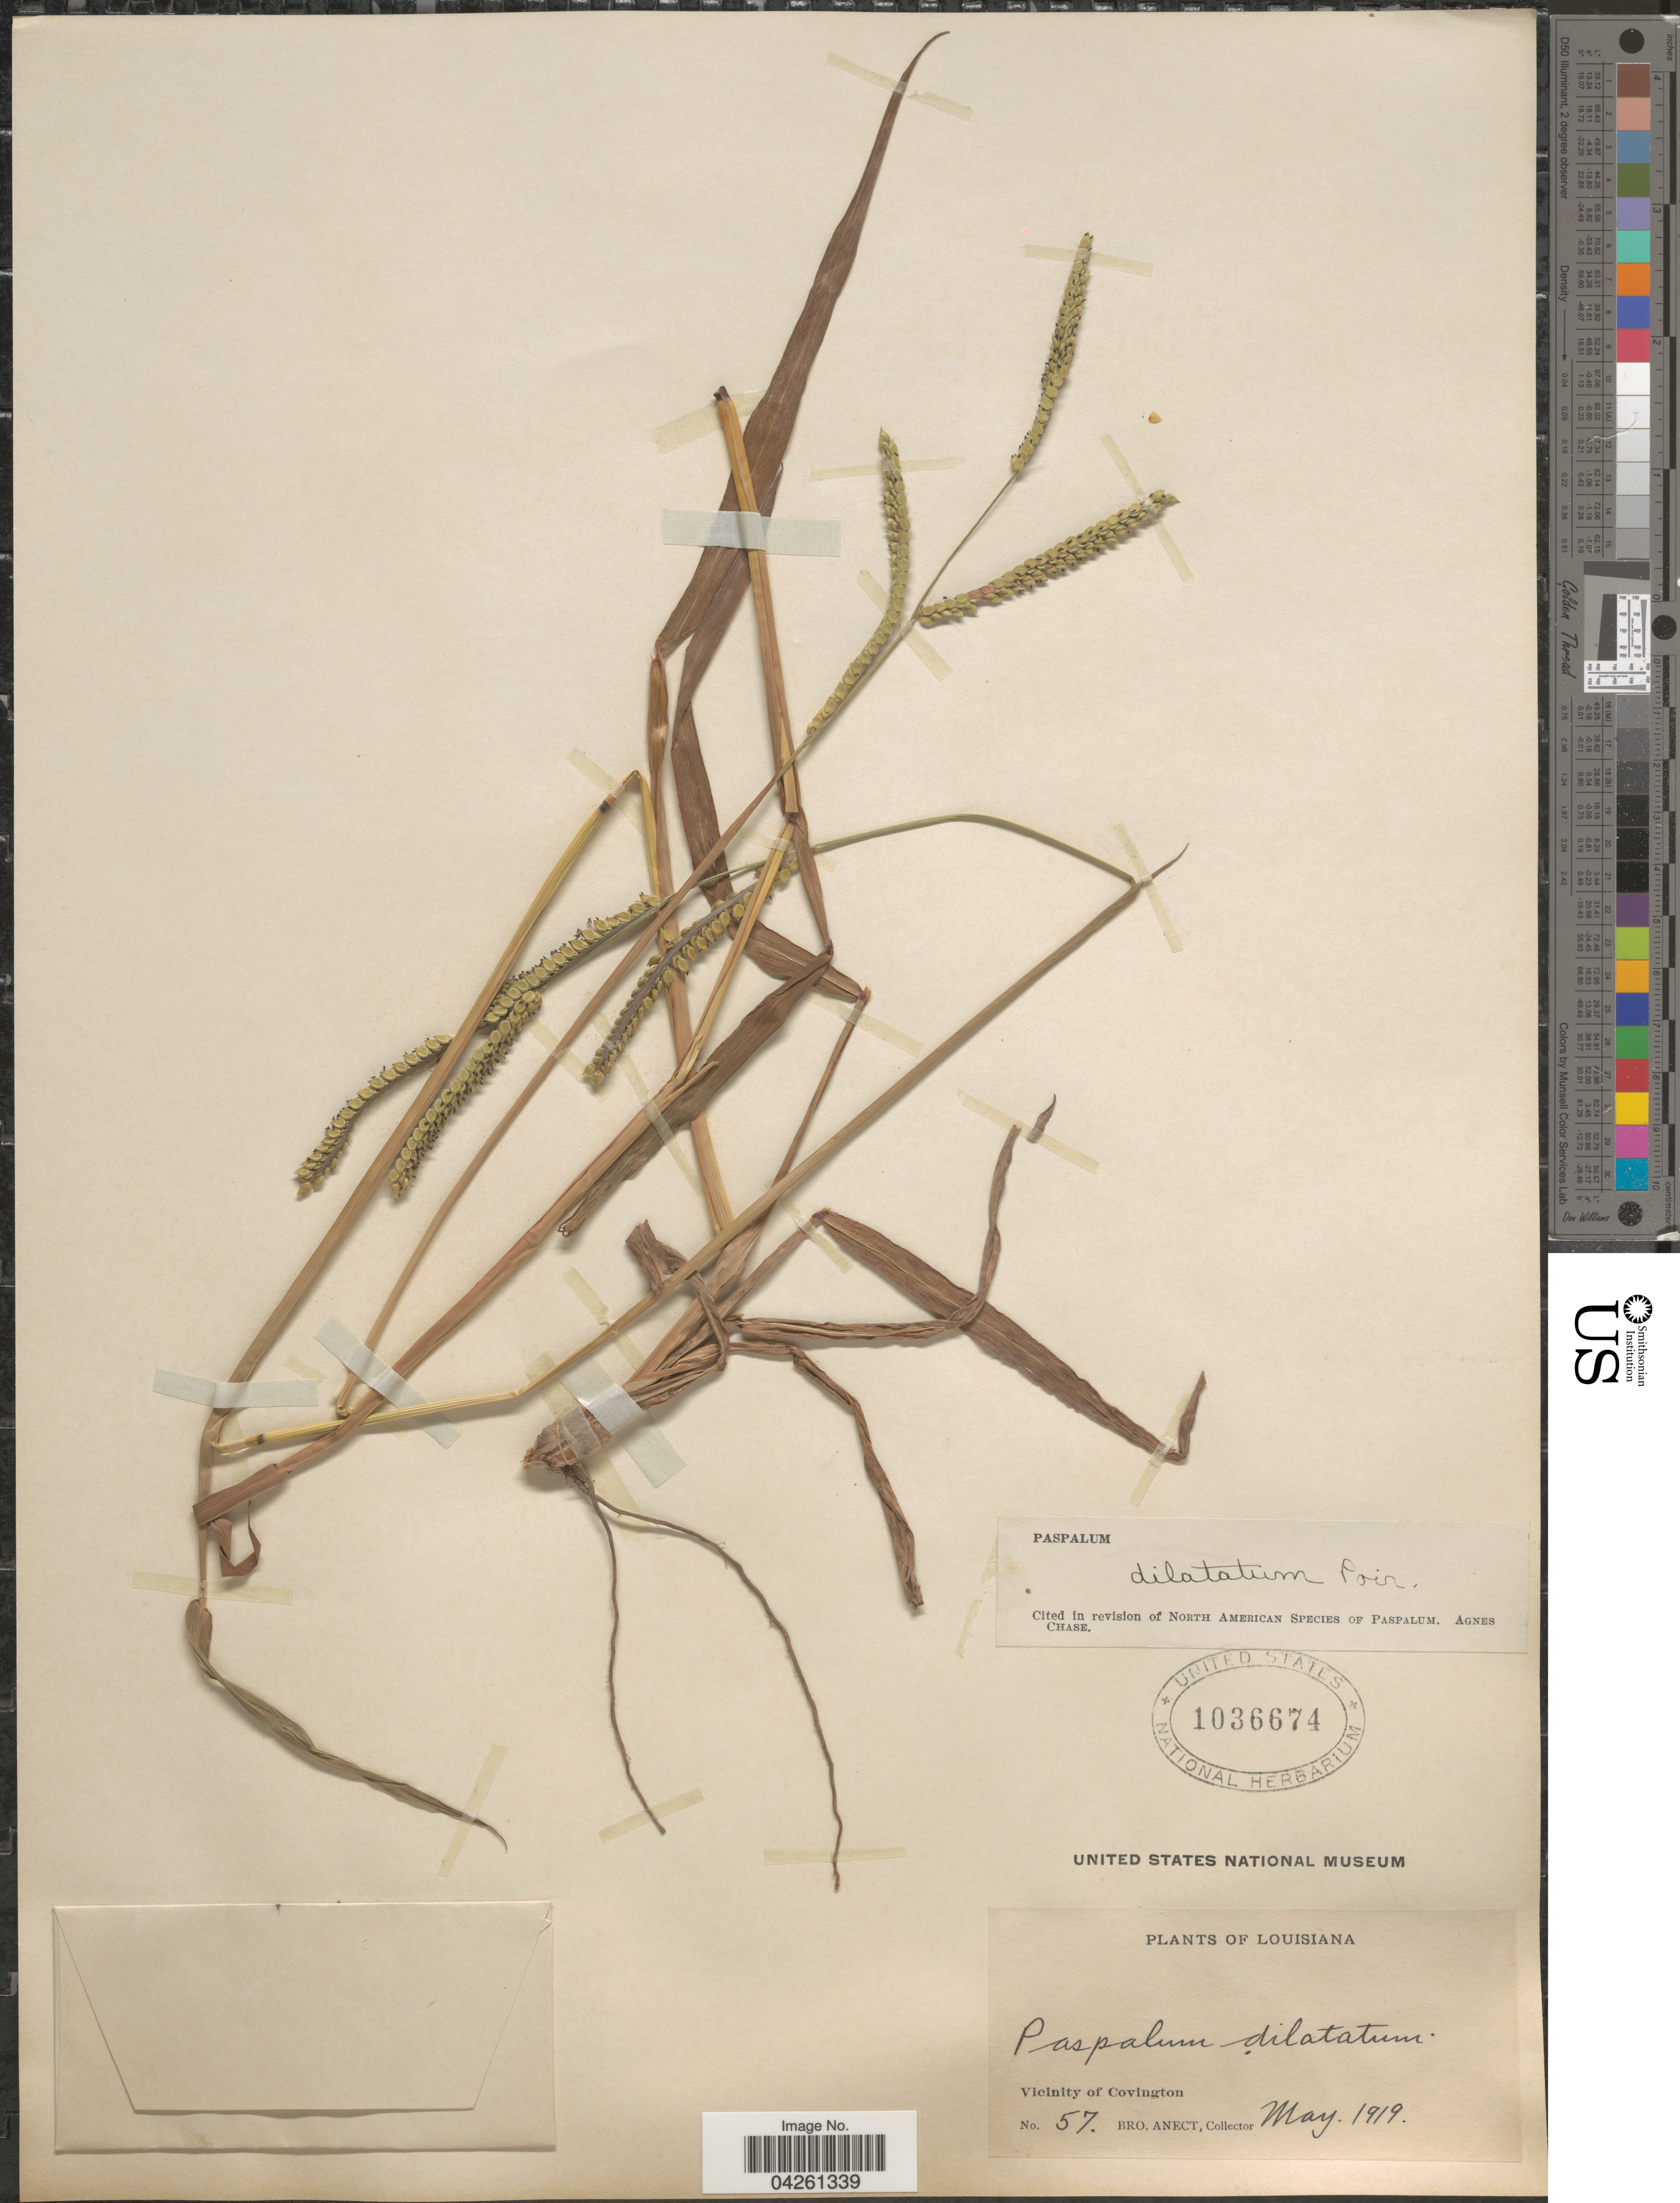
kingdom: Plantae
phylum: Tracheophyta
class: Liliopsida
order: Poales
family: Poaceae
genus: Paspalum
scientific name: Paspalum dilatatum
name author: Poir.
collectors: B. Anect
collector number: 57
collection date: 1919-05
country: United States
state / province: Louisiana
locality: Vicinity of Covington.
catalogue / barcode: US 1036674